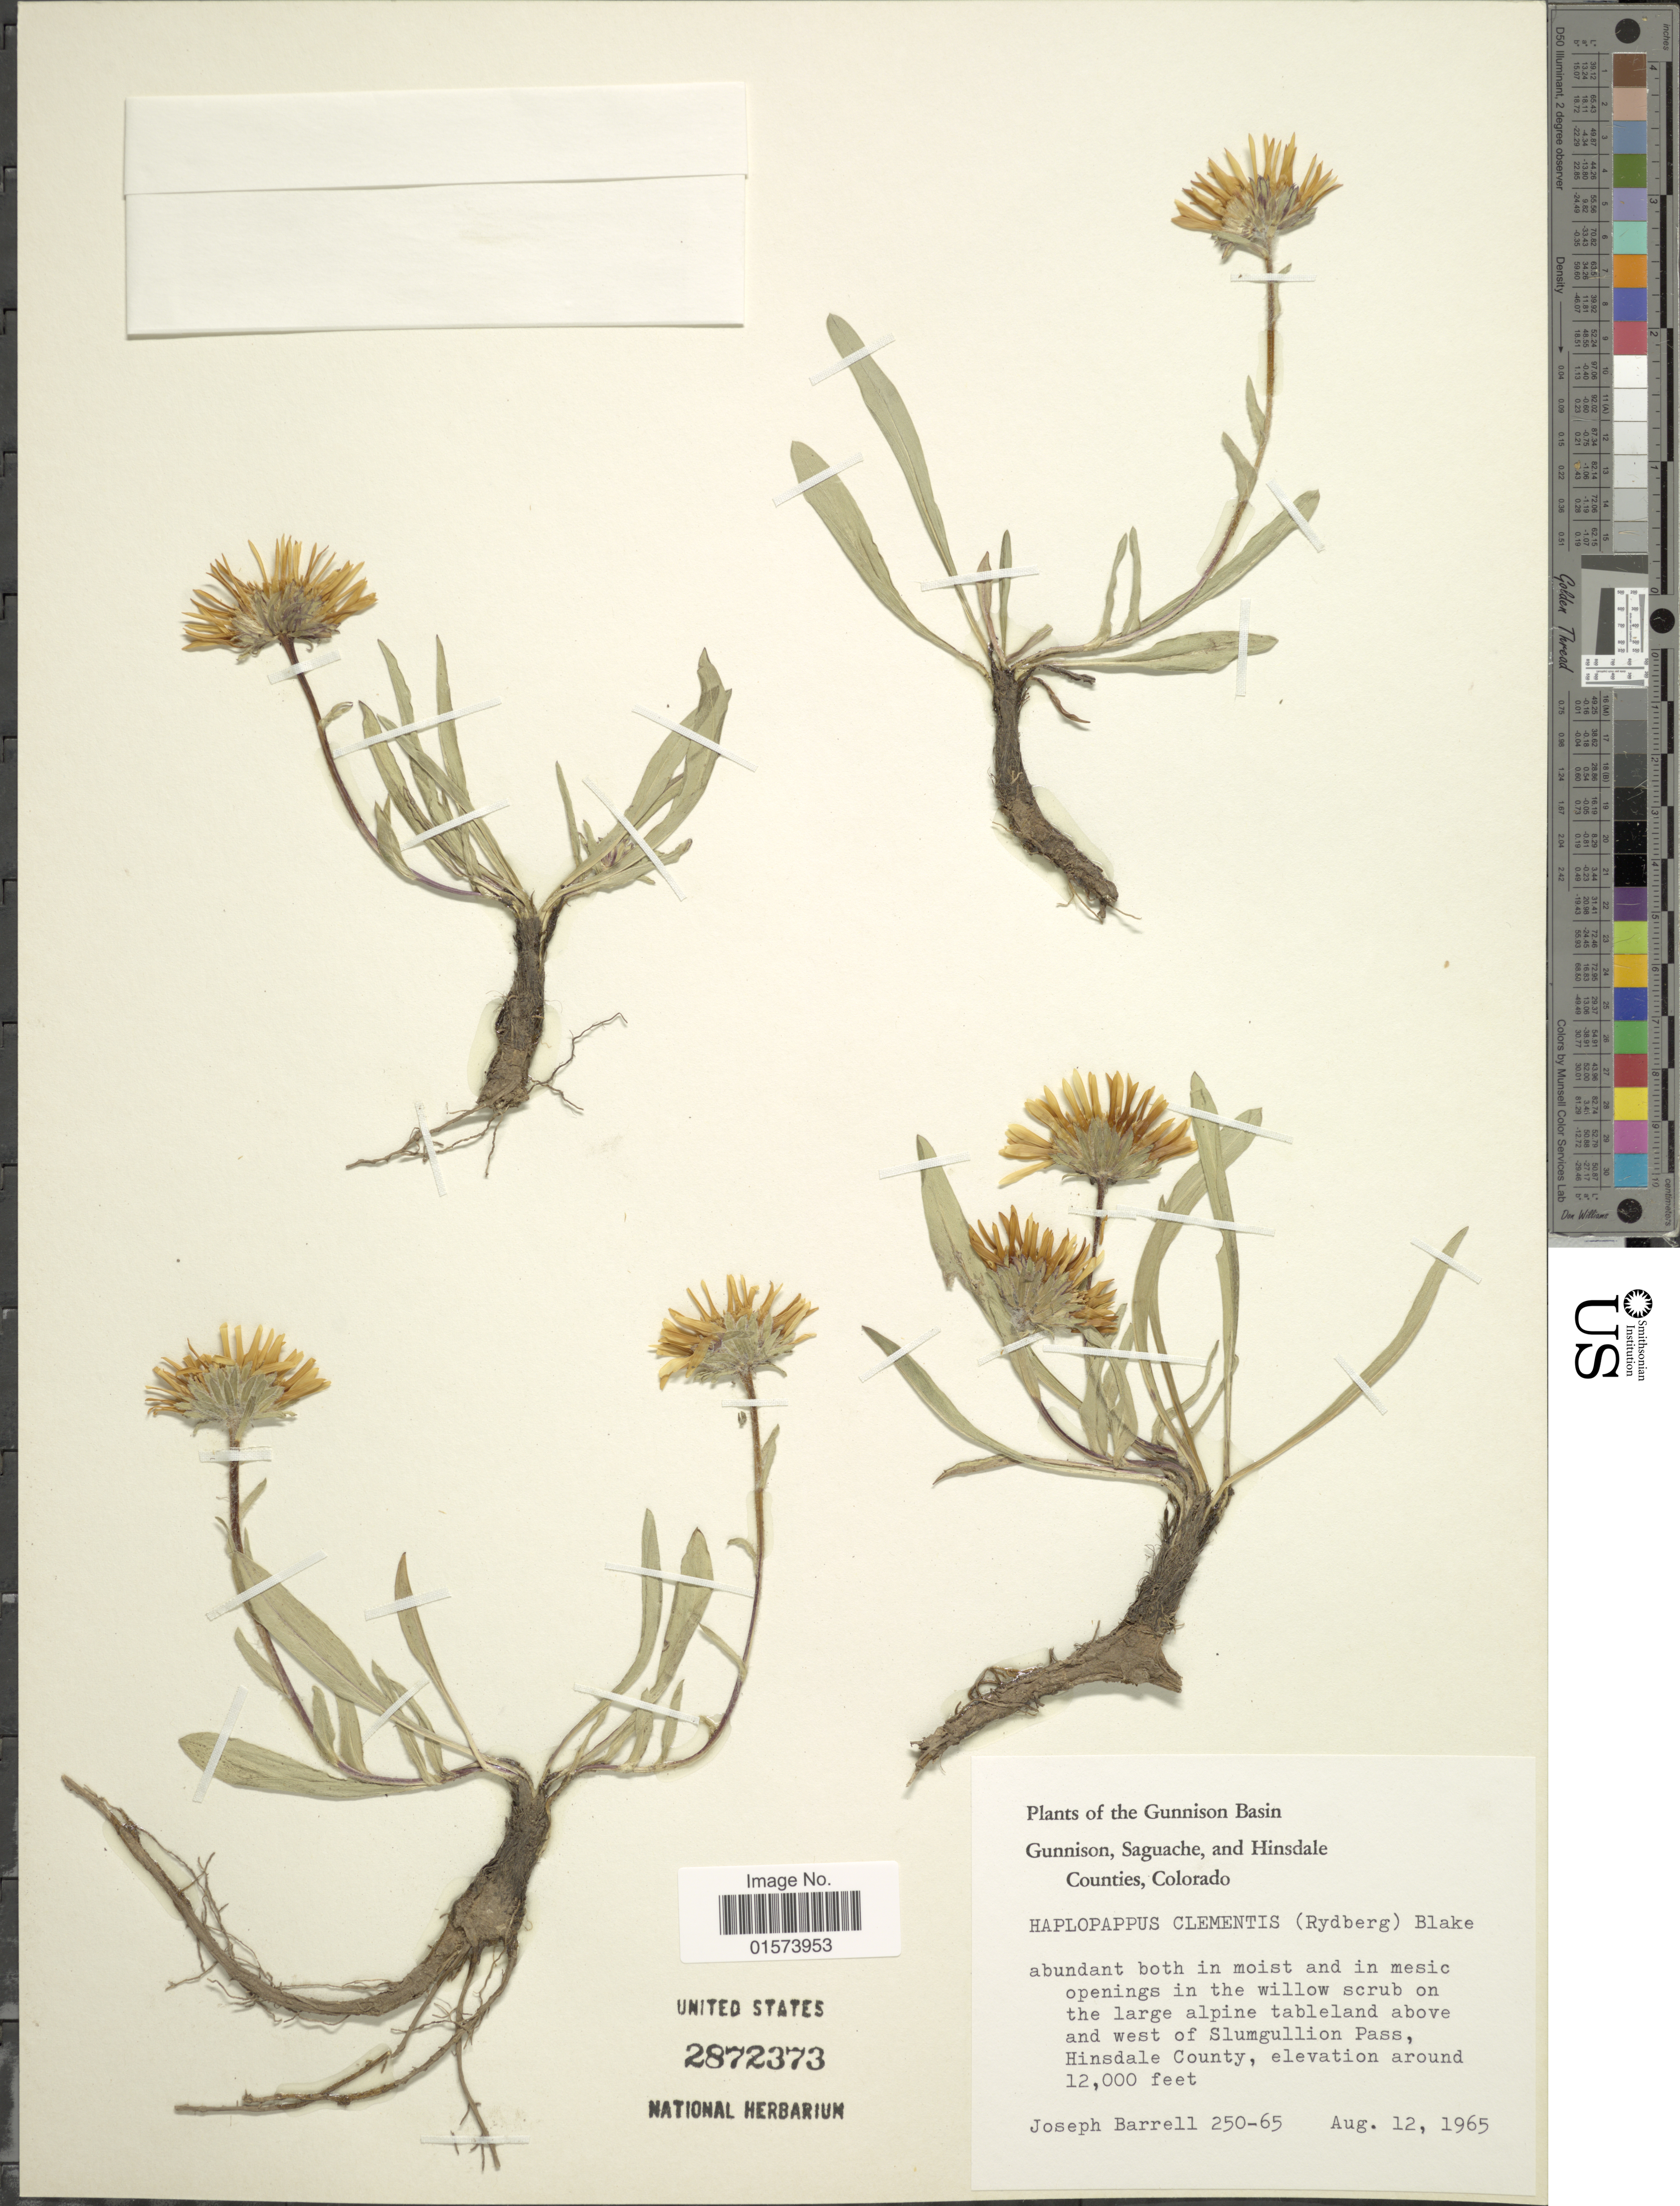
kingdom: Plantae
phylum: Tracheophyta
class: Magnoliopsida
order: Asterales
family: Asteraceae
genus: Pyrrocoma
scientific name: Pyrrocoma clementis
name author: Rydb.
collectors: J. Barrell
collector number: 250-65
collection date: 1965-08-12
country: United States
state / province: Colorado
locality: Gunnison Basin, Gunnison, Saguache, and Hinsdale Counties, abundant both in moist and in mesic openings in the willow scrub on the large alpine tableland above and west of Slumgullion Pass, Hinsdale County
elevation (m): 3658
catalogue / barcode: US 2872373